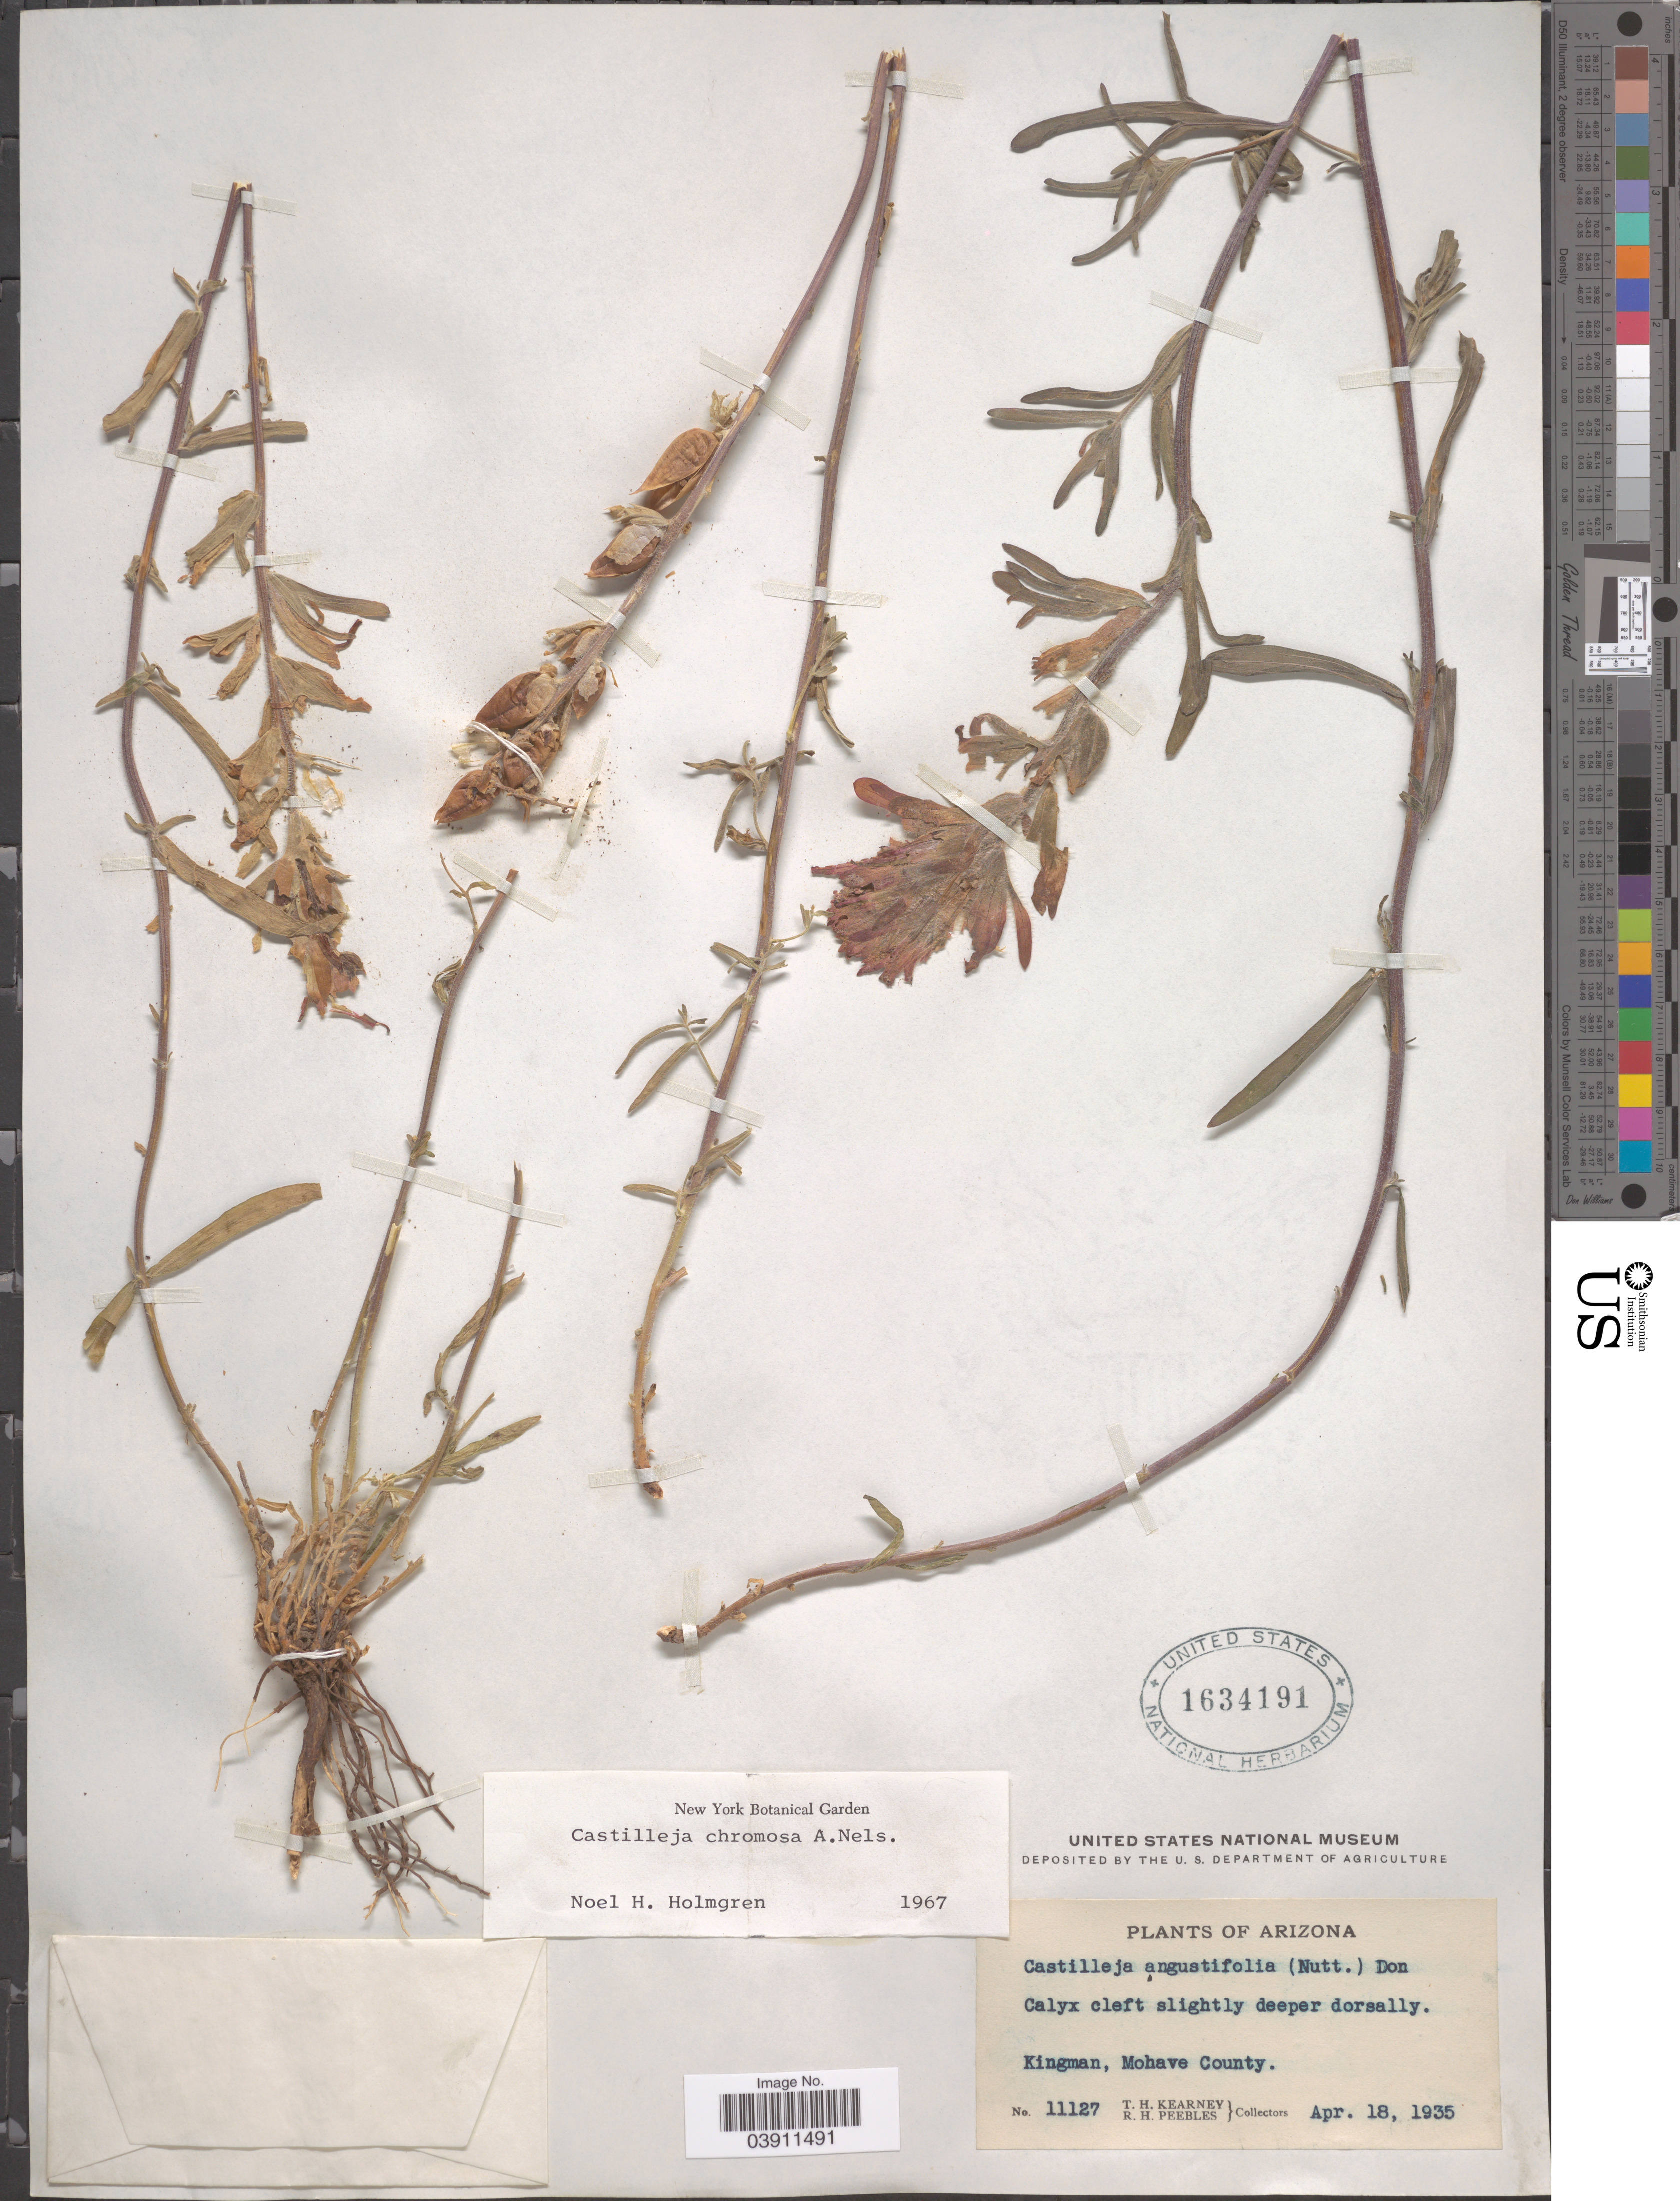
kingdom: Plantae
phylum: Tracheophyta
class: Magnoliopsida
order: Lamiales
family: Orobanchaceae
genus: Castilleja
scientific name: Castilleja chromosa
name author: A. Nelson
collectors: T. H. Kearney & R. H. Peebles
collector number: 11127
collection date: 1935-04-18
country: United States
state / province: Arizona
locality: Kingman, Mohave County.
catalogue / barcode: US 1634191